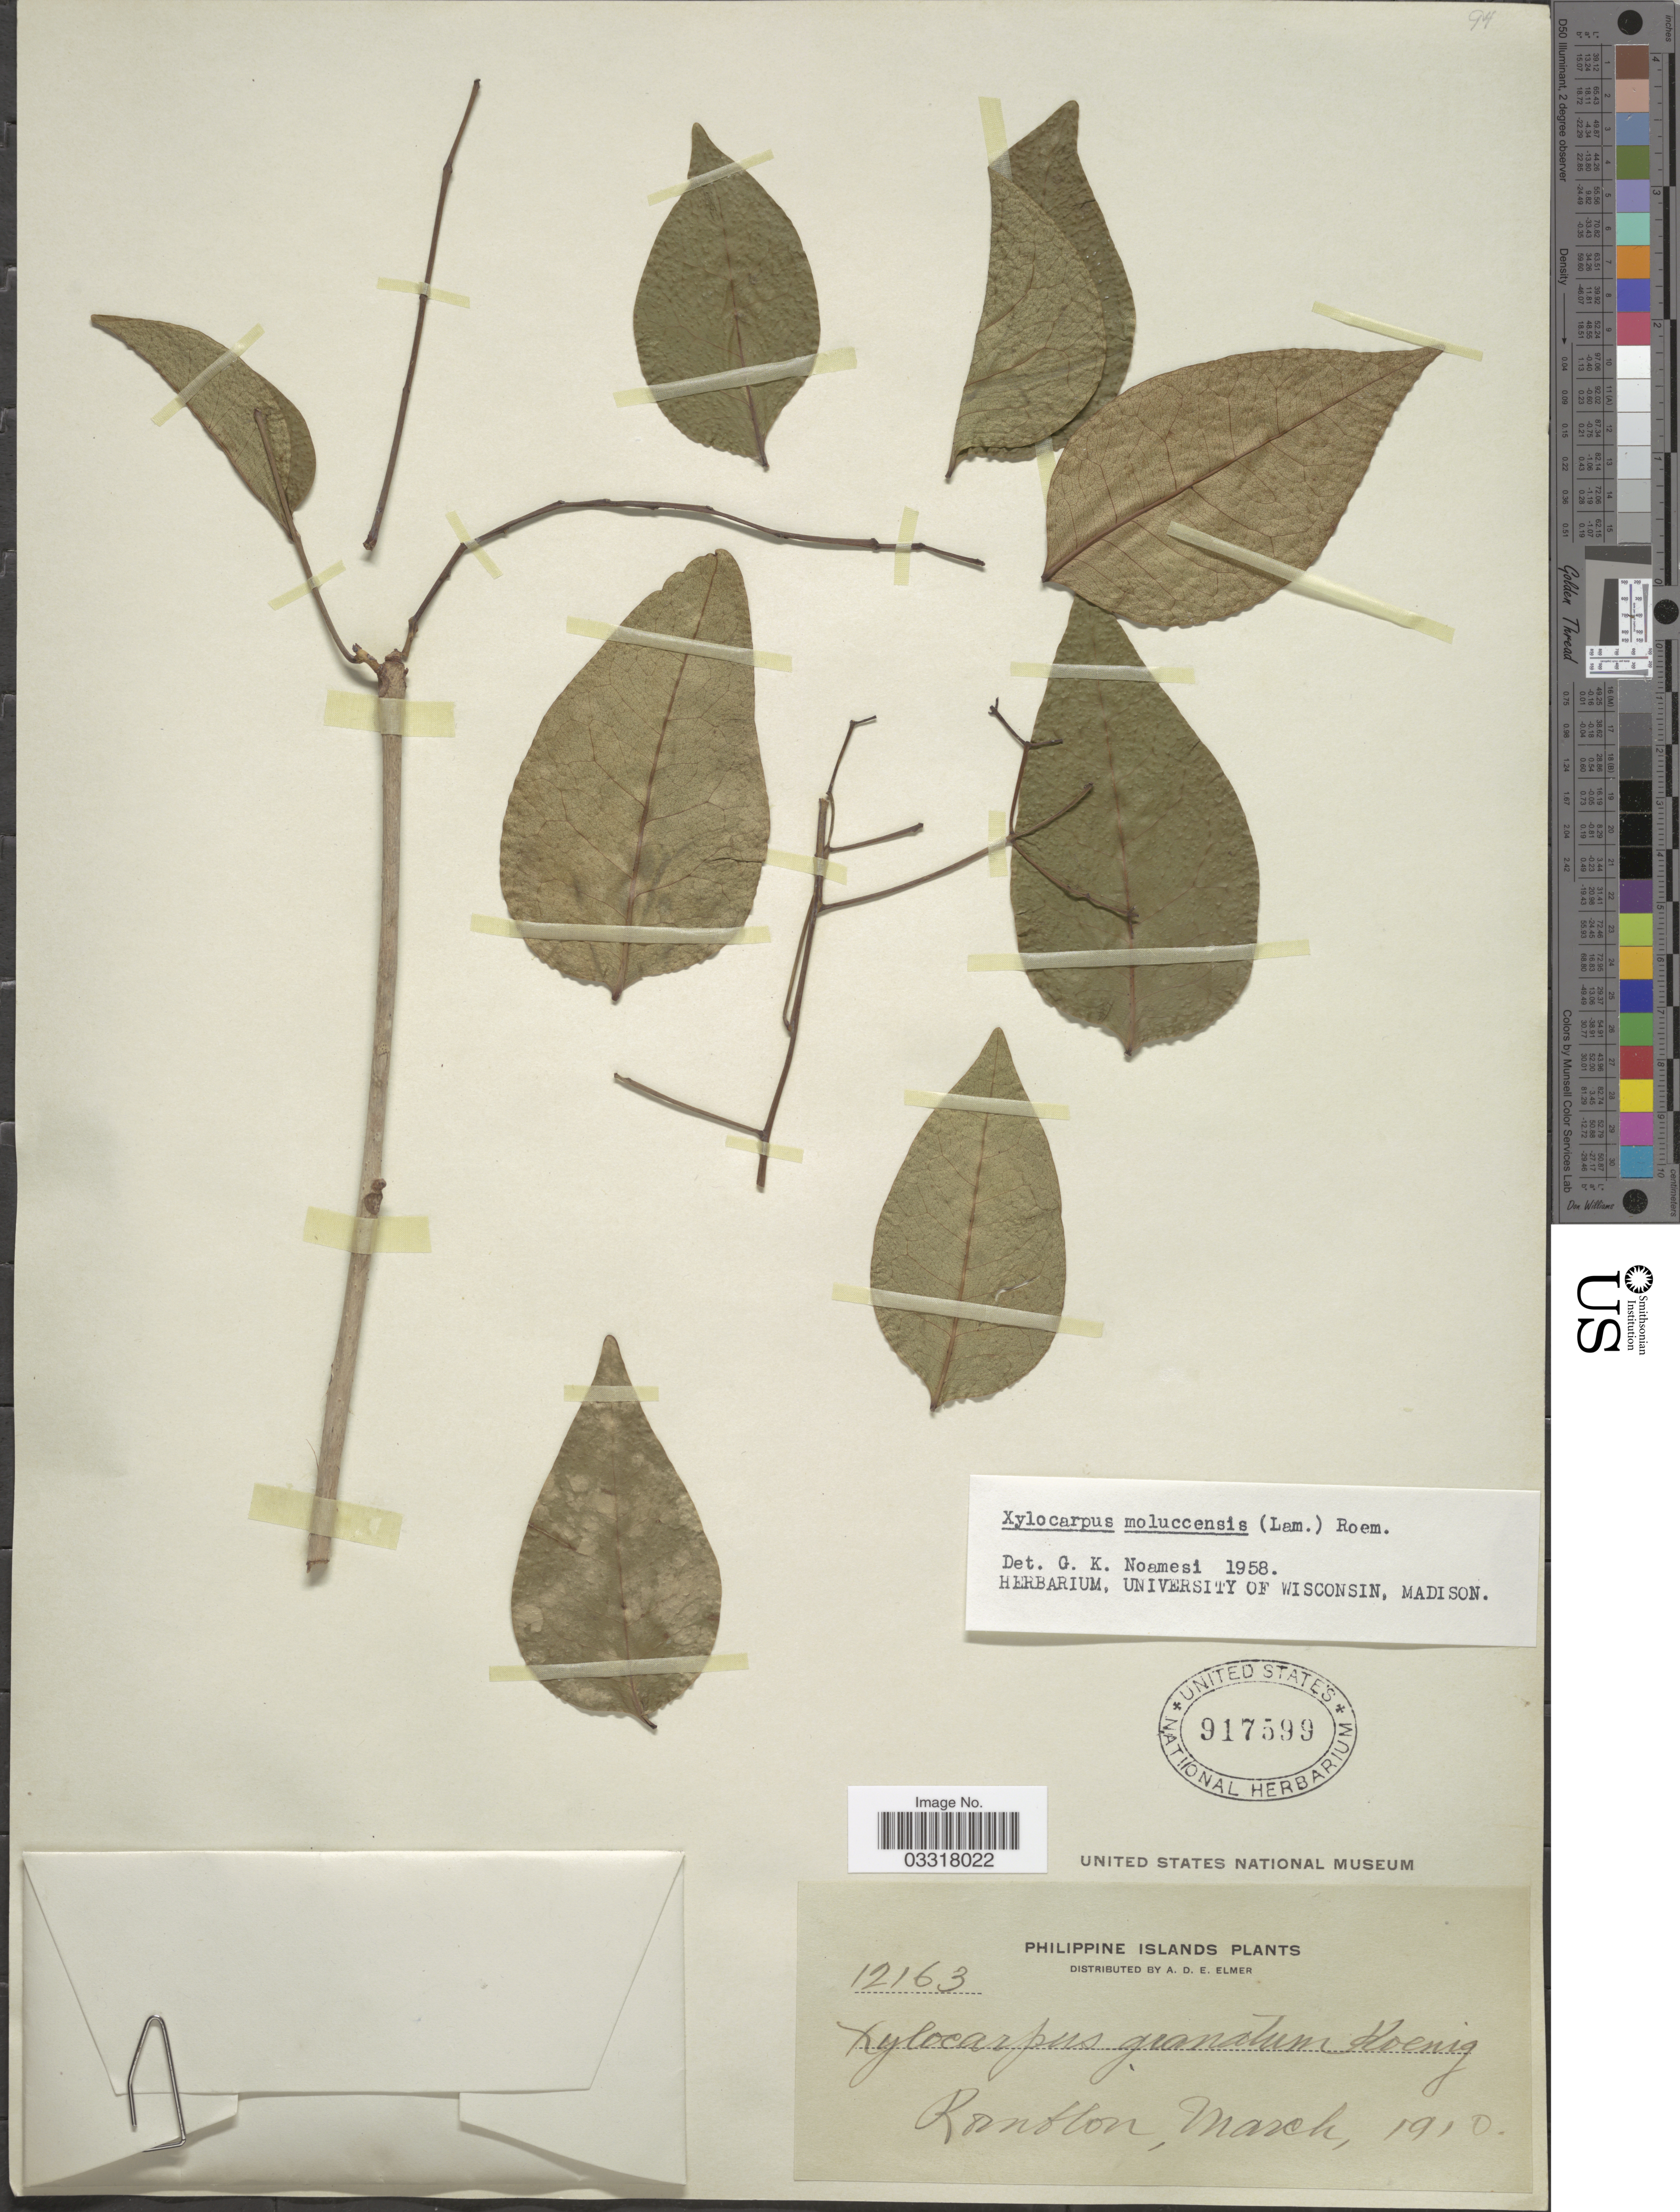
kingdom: Plantae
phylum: Tracheophyta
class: Magnoliopsida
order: Sapindales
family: Meliaceae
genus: Xylocarpus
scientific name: Xylocarpus moluccensis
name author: (Lam.) M. Roem.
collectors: A. D. E. Elmer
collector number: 12163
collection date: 1910-03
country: Philippines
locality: Philippine Islands. Romblon.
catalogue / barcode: US 917599